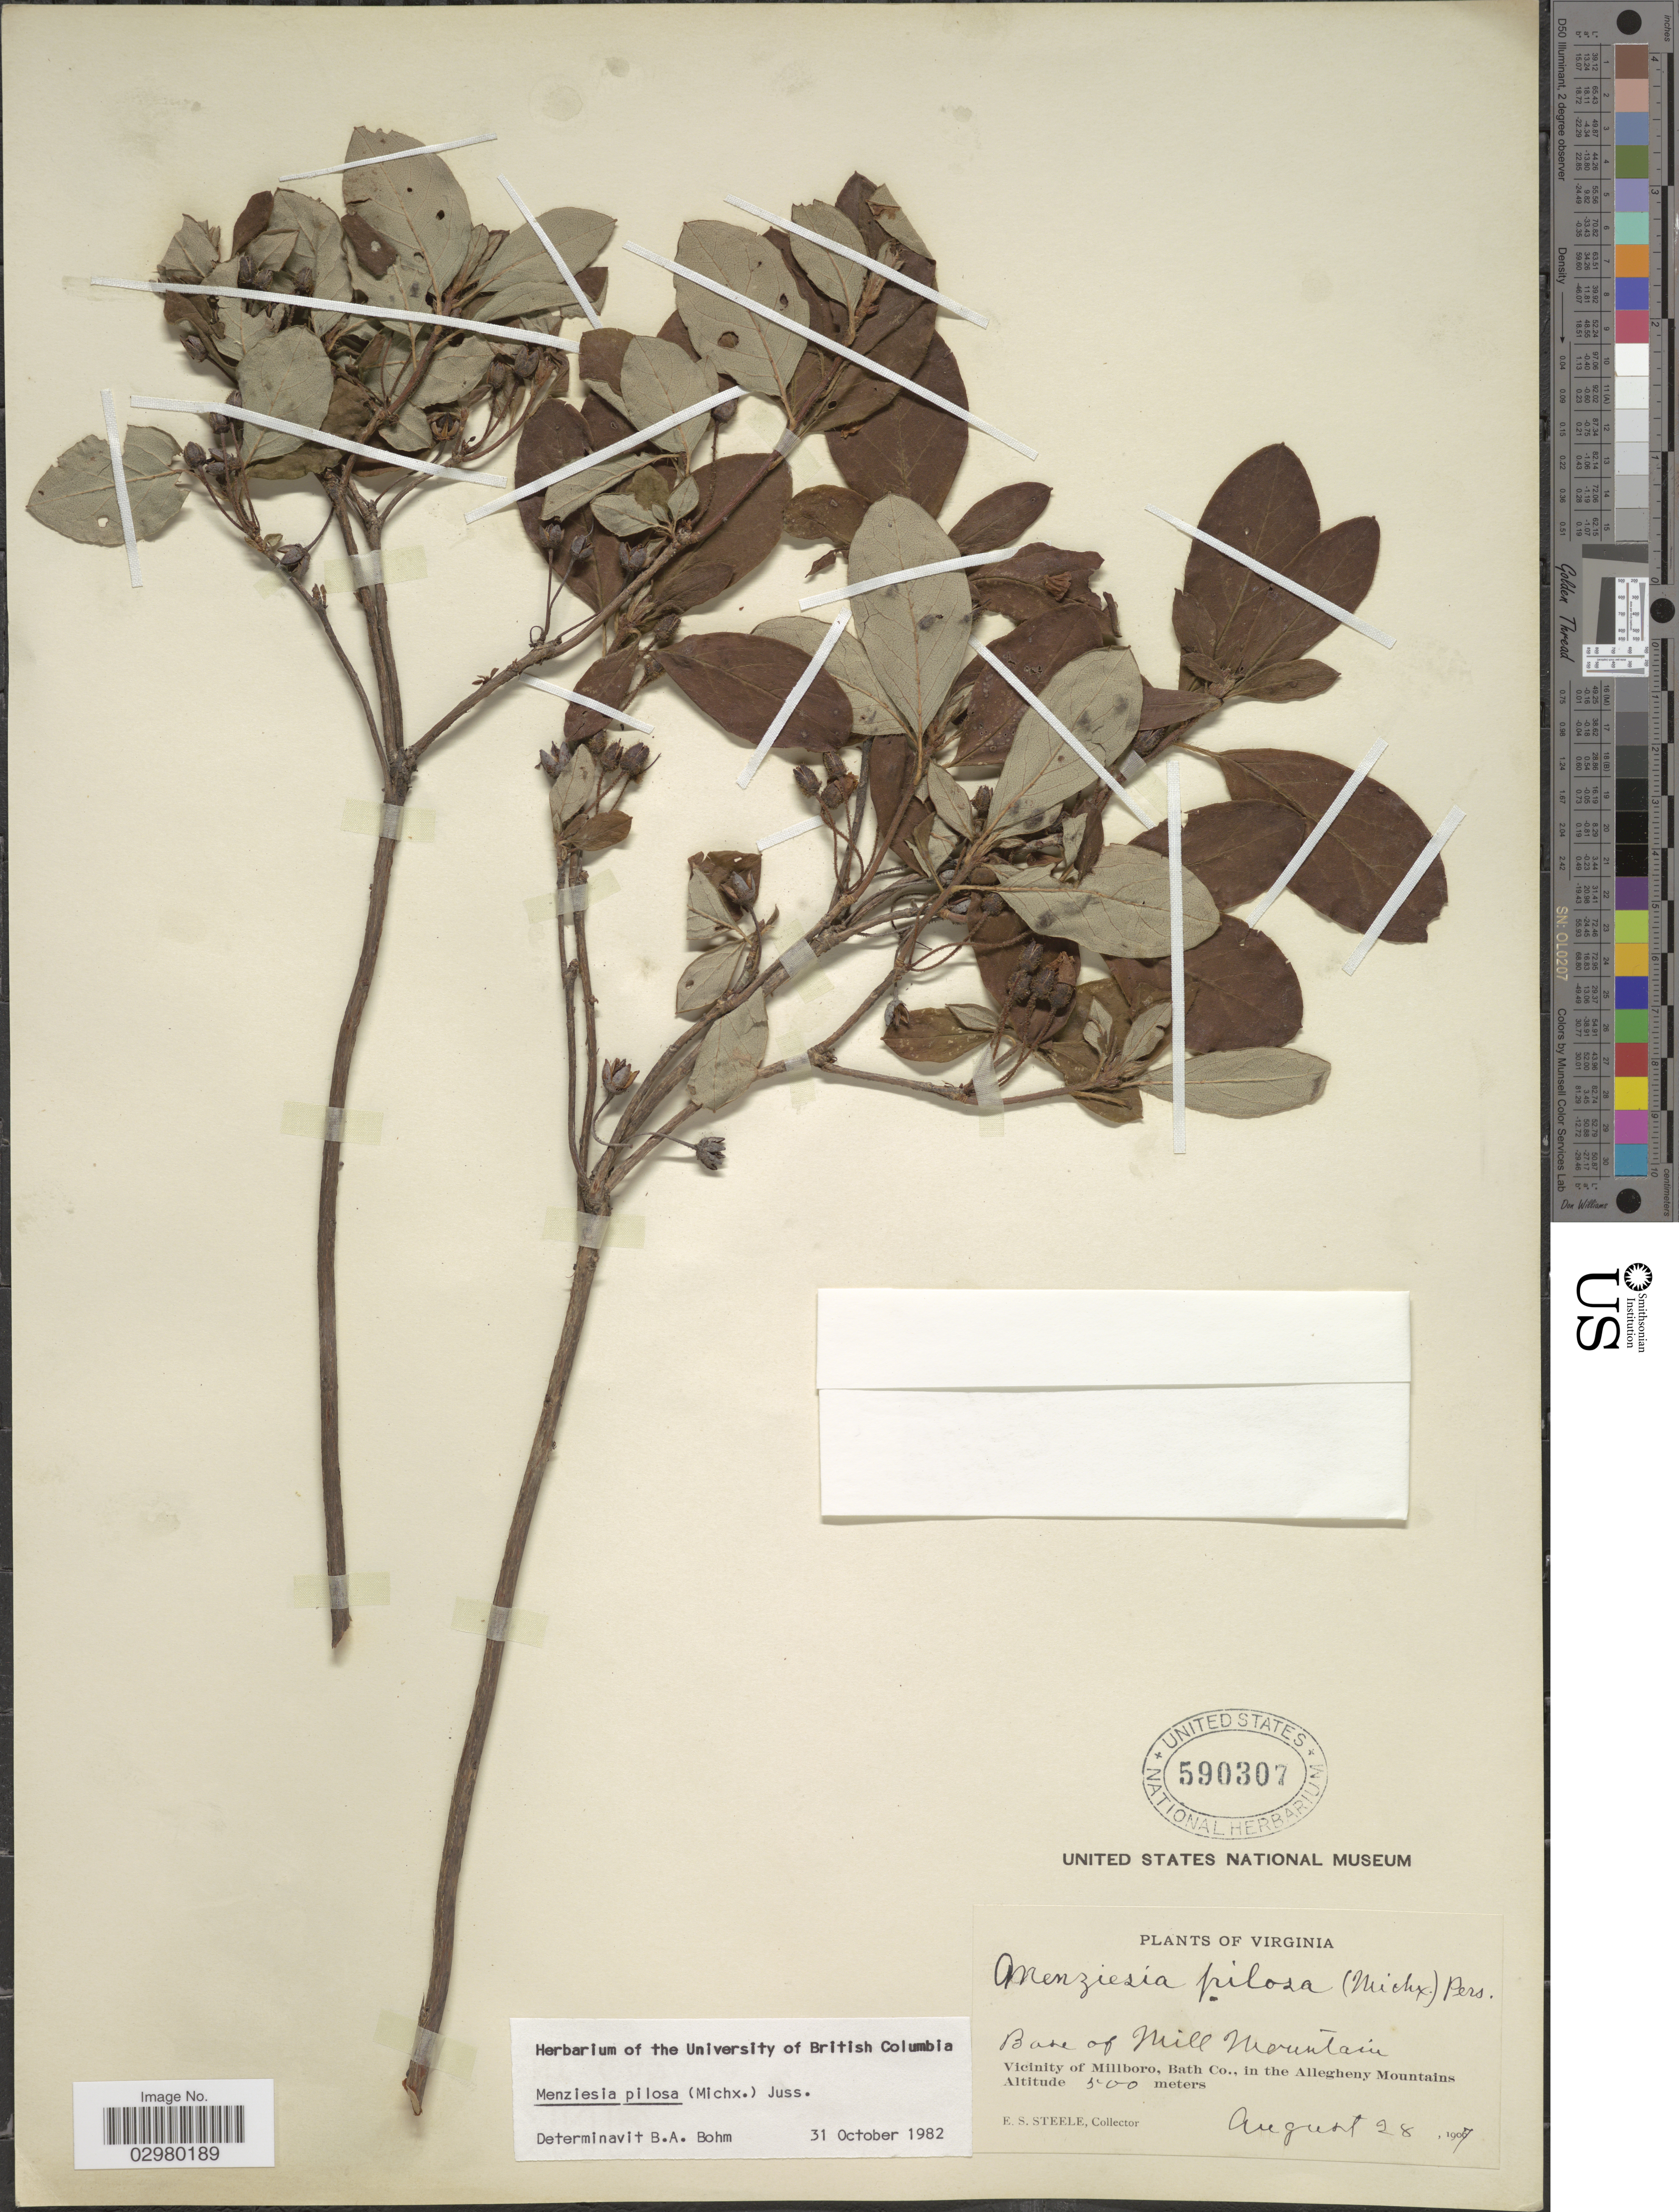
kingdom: Plantae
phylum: Tracheophyta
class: Magnoliopsida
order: Ericales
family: Ericaceae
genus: Menziesia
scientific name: Menziesia pilosa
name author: (Michx.) Juss.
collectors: E. Steele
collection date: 1907-08-28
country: United States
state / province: Virginia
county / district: Bath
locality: Base of Mill Mountain. Vicinity of Molboro, Bath Co., in the Allegheny Mountains.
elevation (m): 500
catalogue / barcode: US 590307